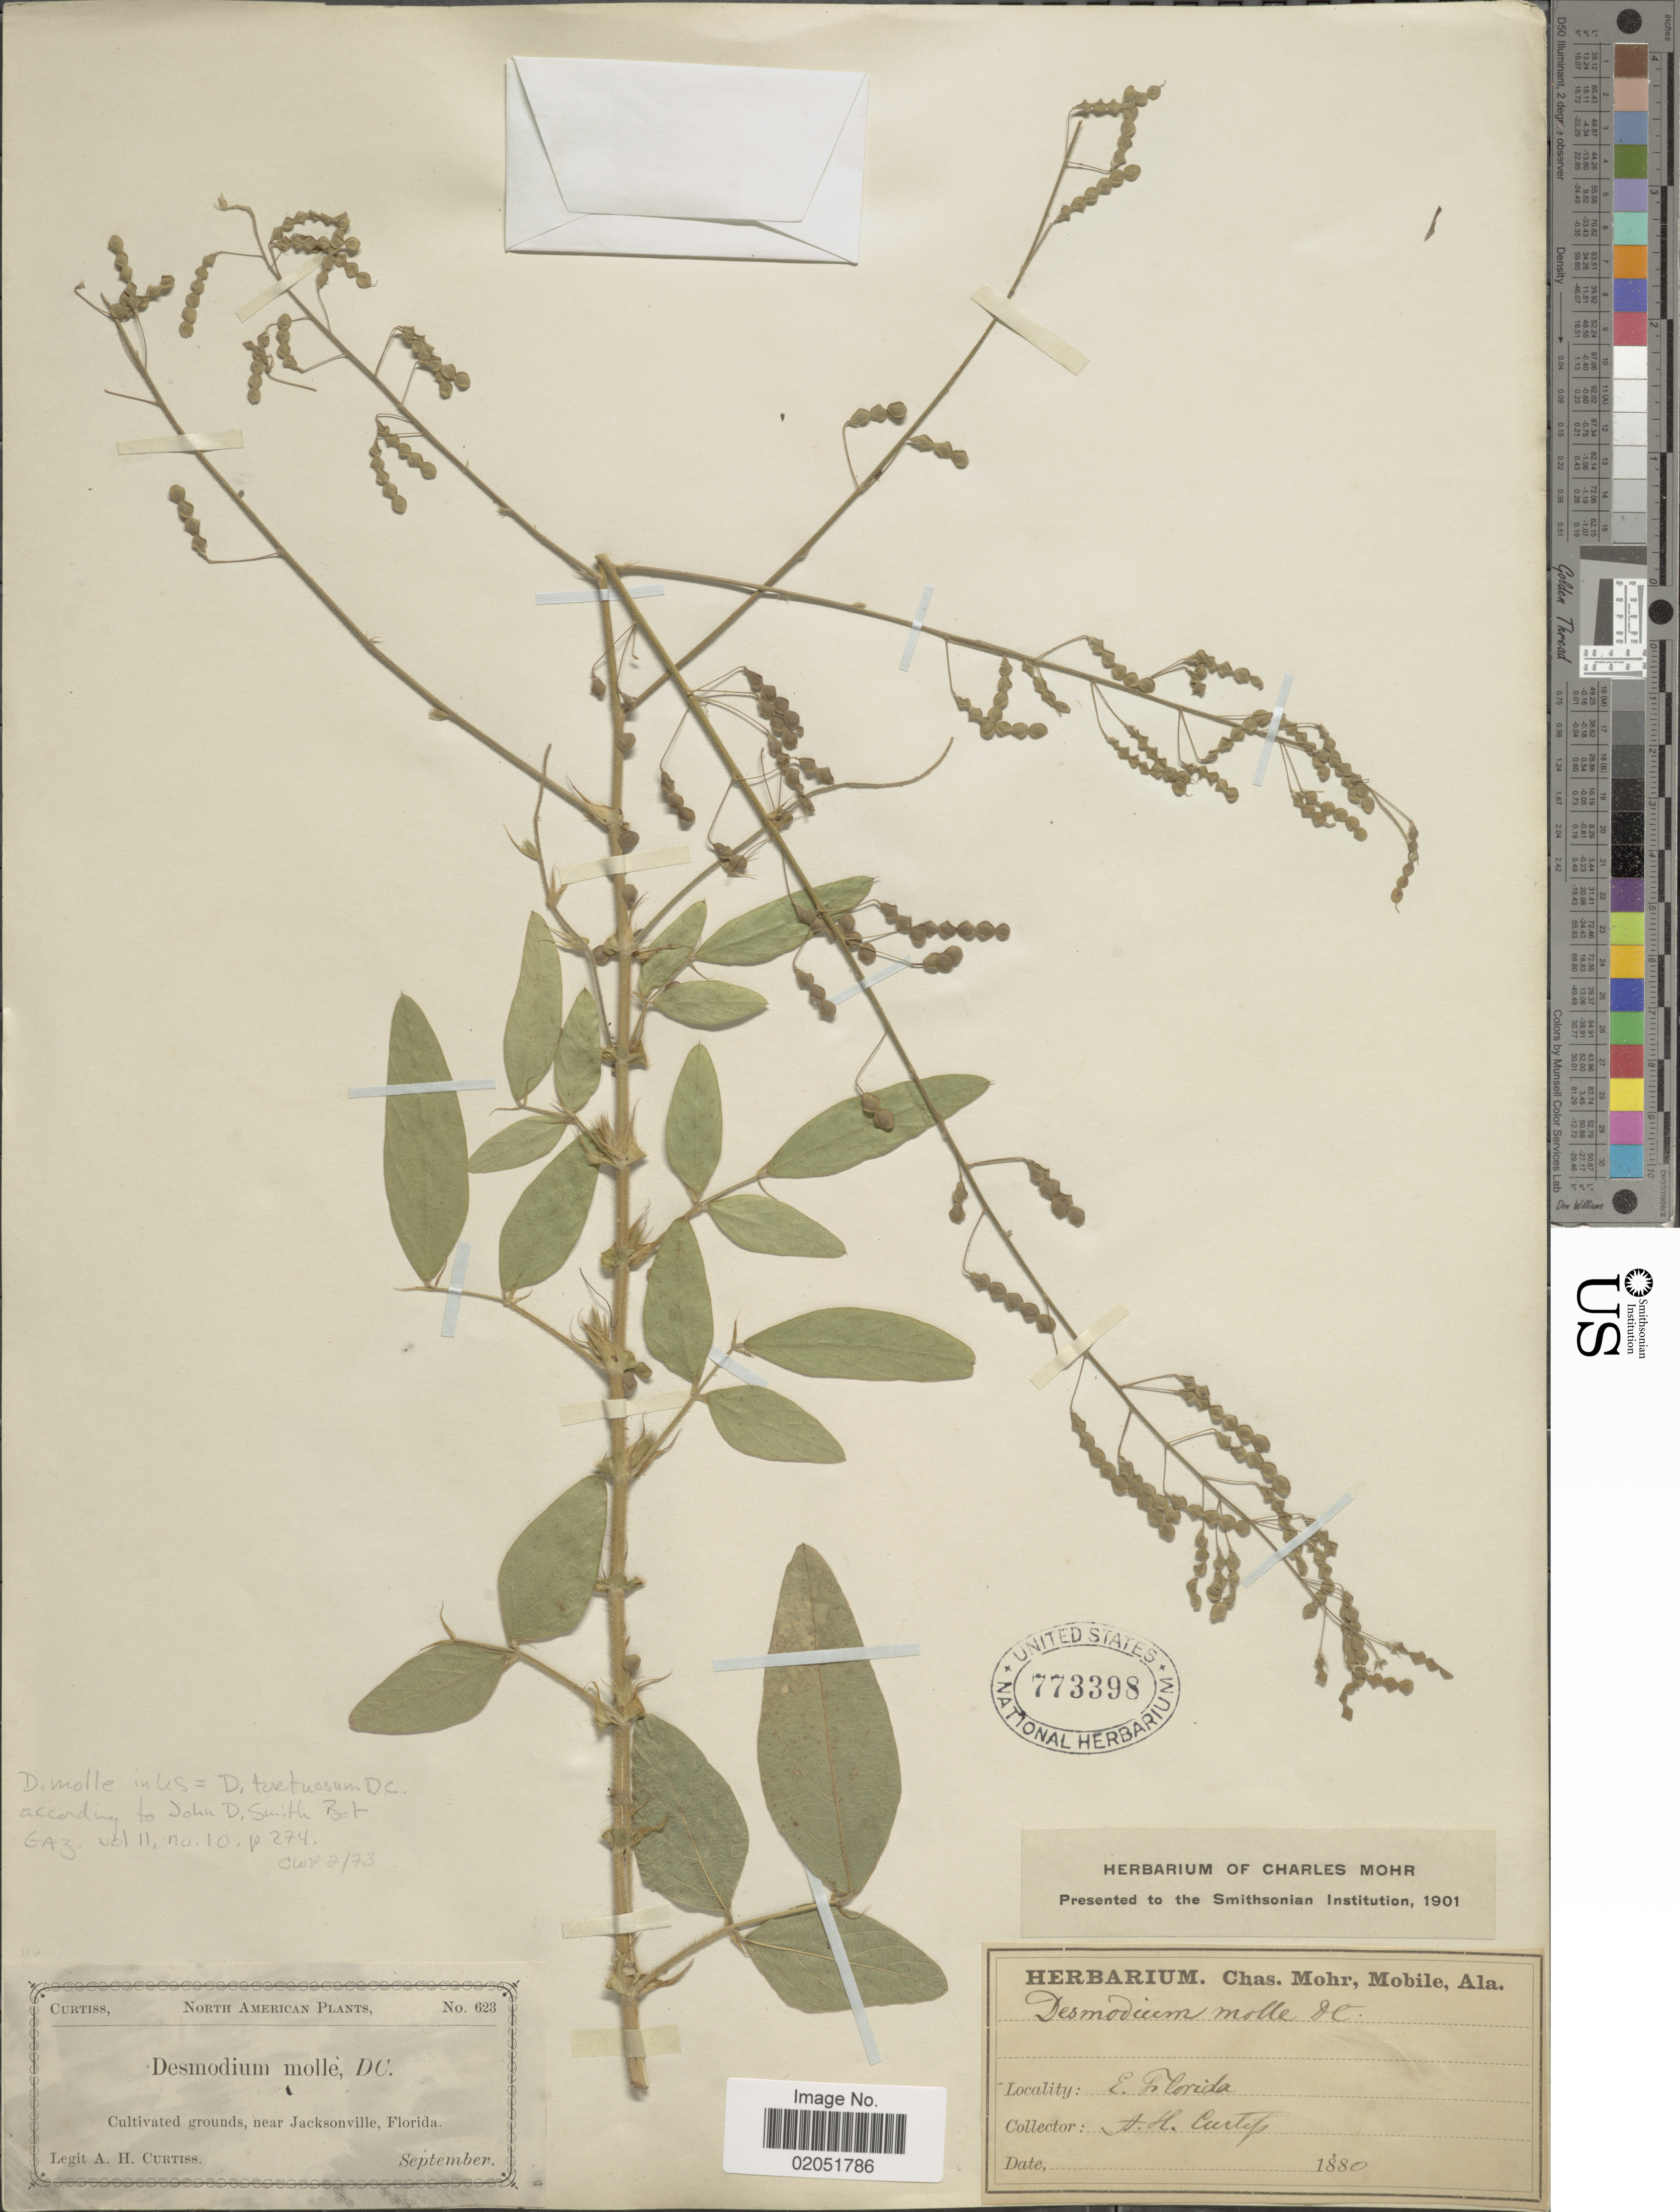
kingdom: Plantae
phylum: Tracheophyta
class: Magnoliopsida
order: Fabales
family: Fabaceae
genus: Desmodium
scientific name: Desmodium tortuosum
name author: (Sw.) DC.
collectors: A. H. Curtiss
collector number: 623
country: United States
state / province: Florida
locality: Cultivated grounds, near Jacksonville, Florida. E.Florida.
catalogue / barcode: US 773398